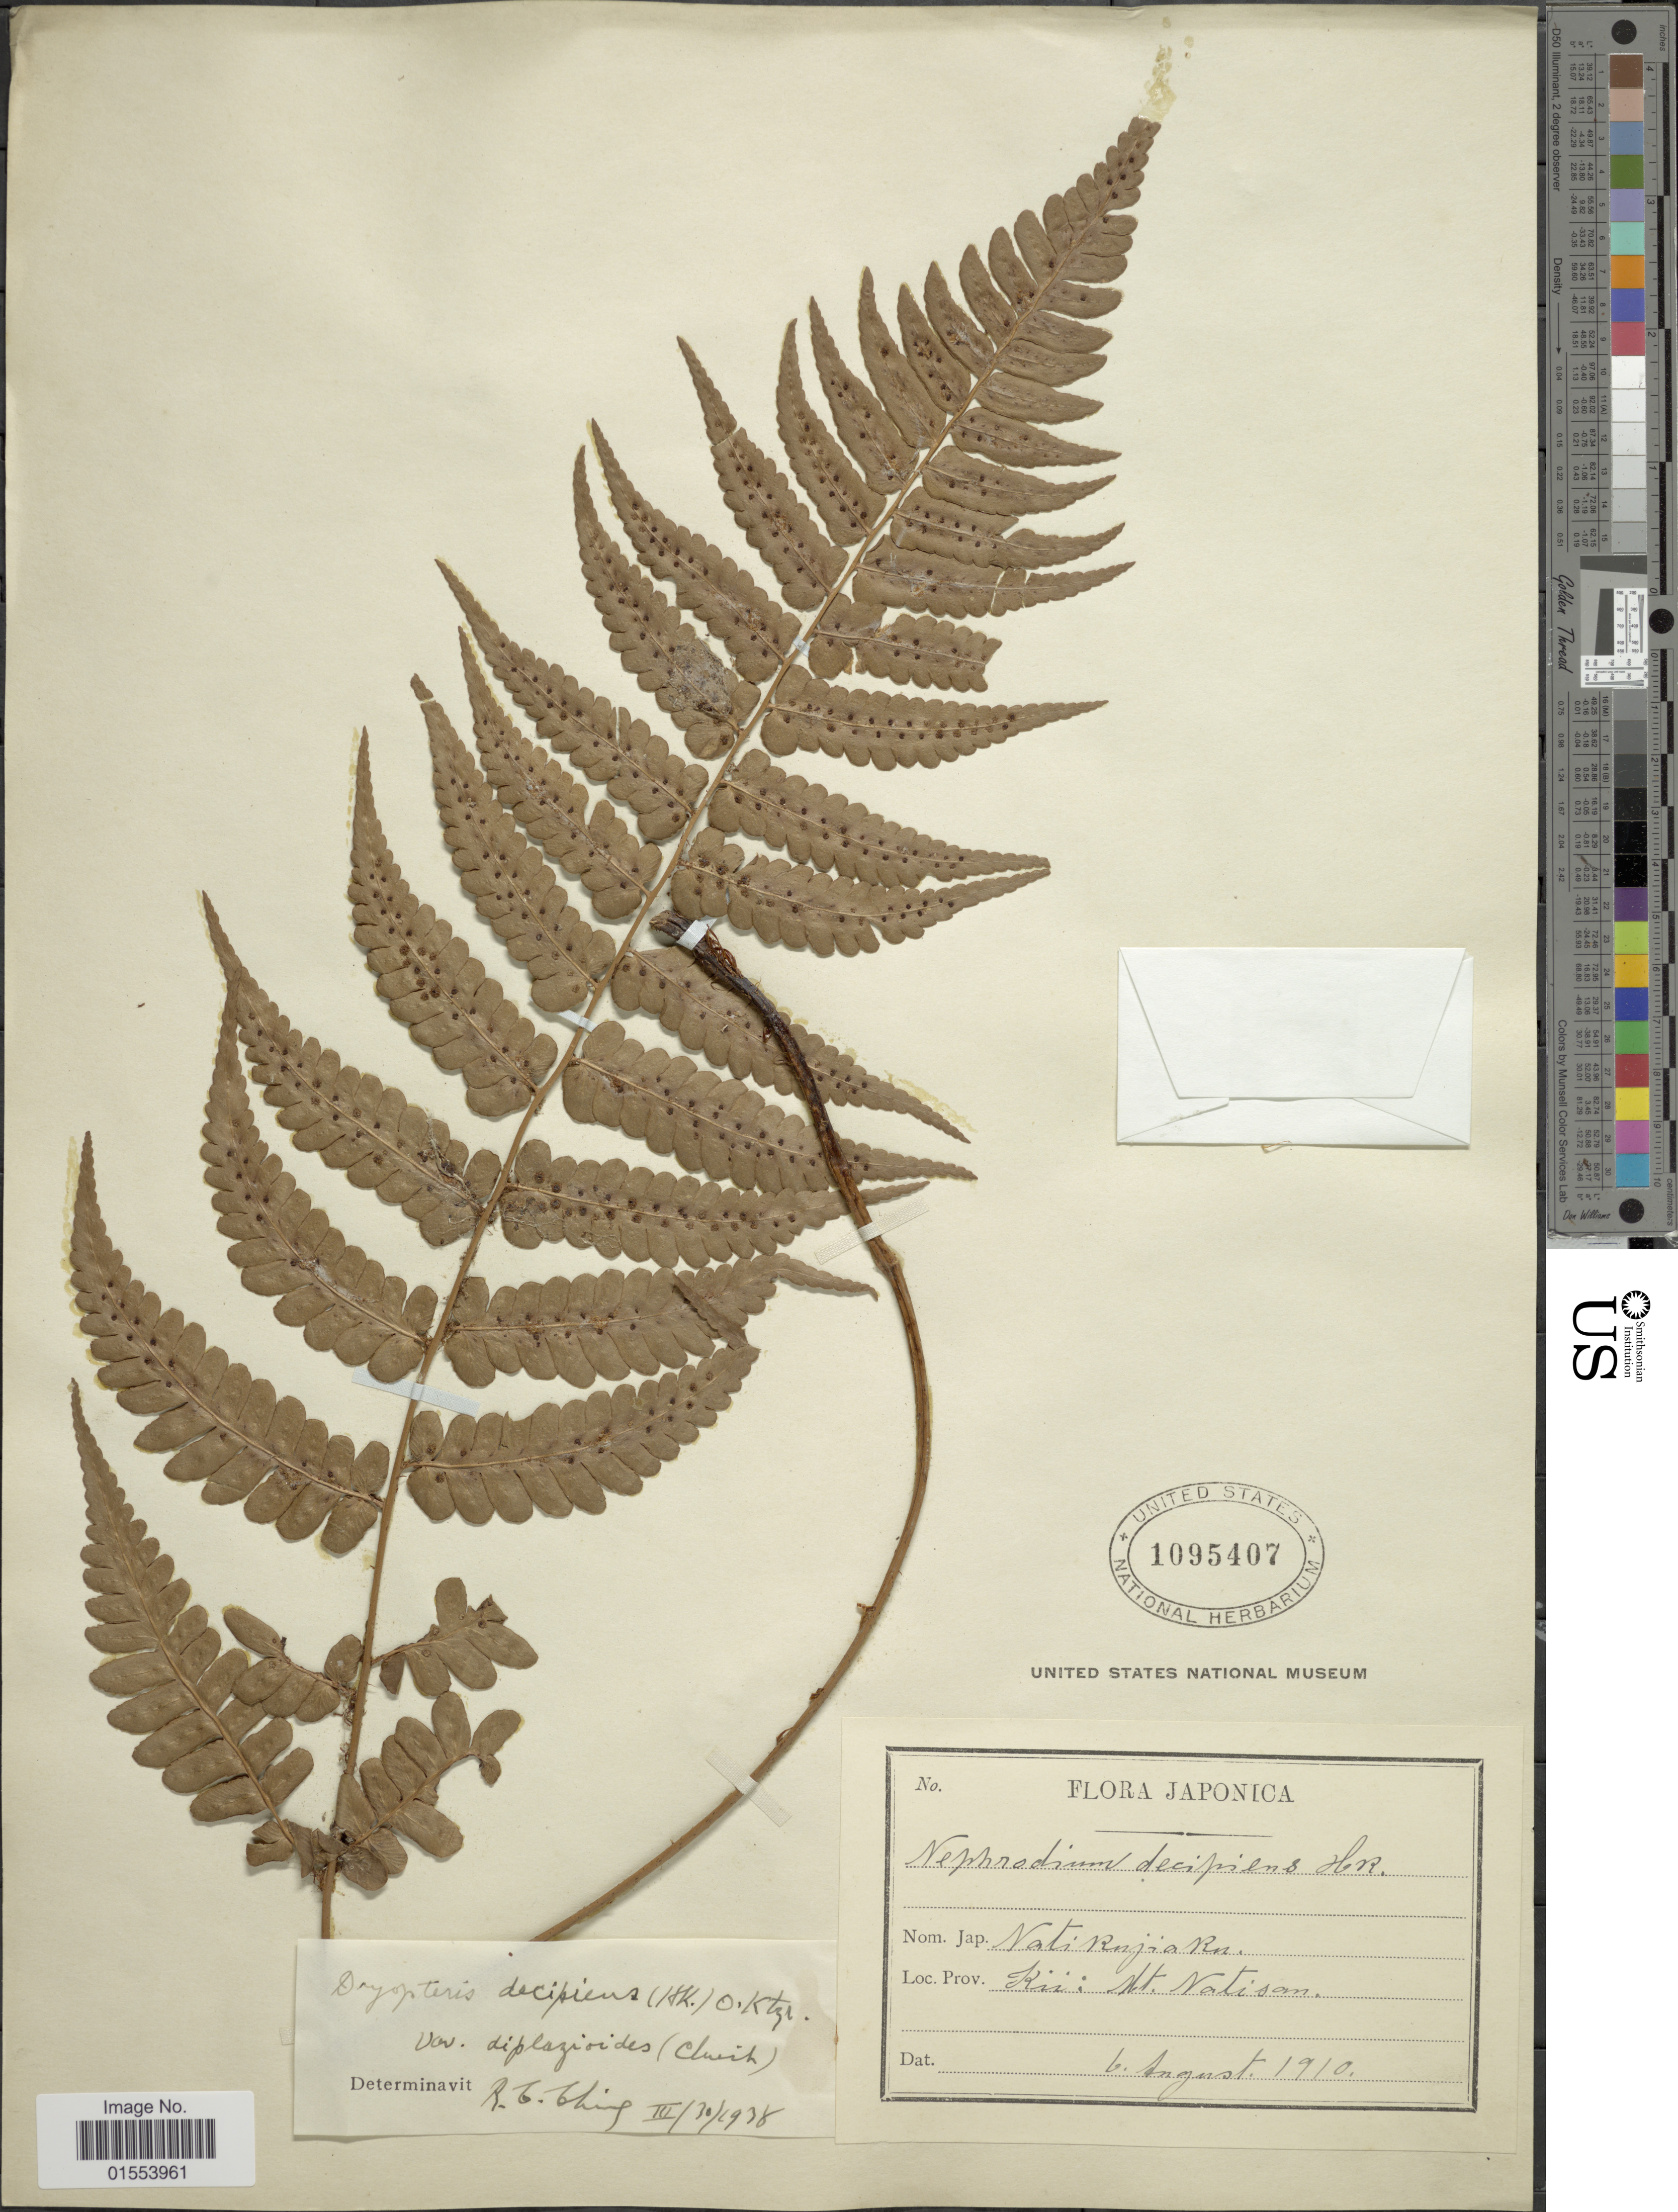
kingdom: Plantae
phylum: Tracheophyta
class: Polypodiopsida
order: Polypodiales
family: Dryopteridaceae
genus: Dryopteris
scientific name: Dryopteris decipiens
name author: (Hook.) Kuntze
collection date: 1910-08-06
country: Japan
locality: Japonica. Kii: Mt. Natisan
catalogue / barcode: US 1095407